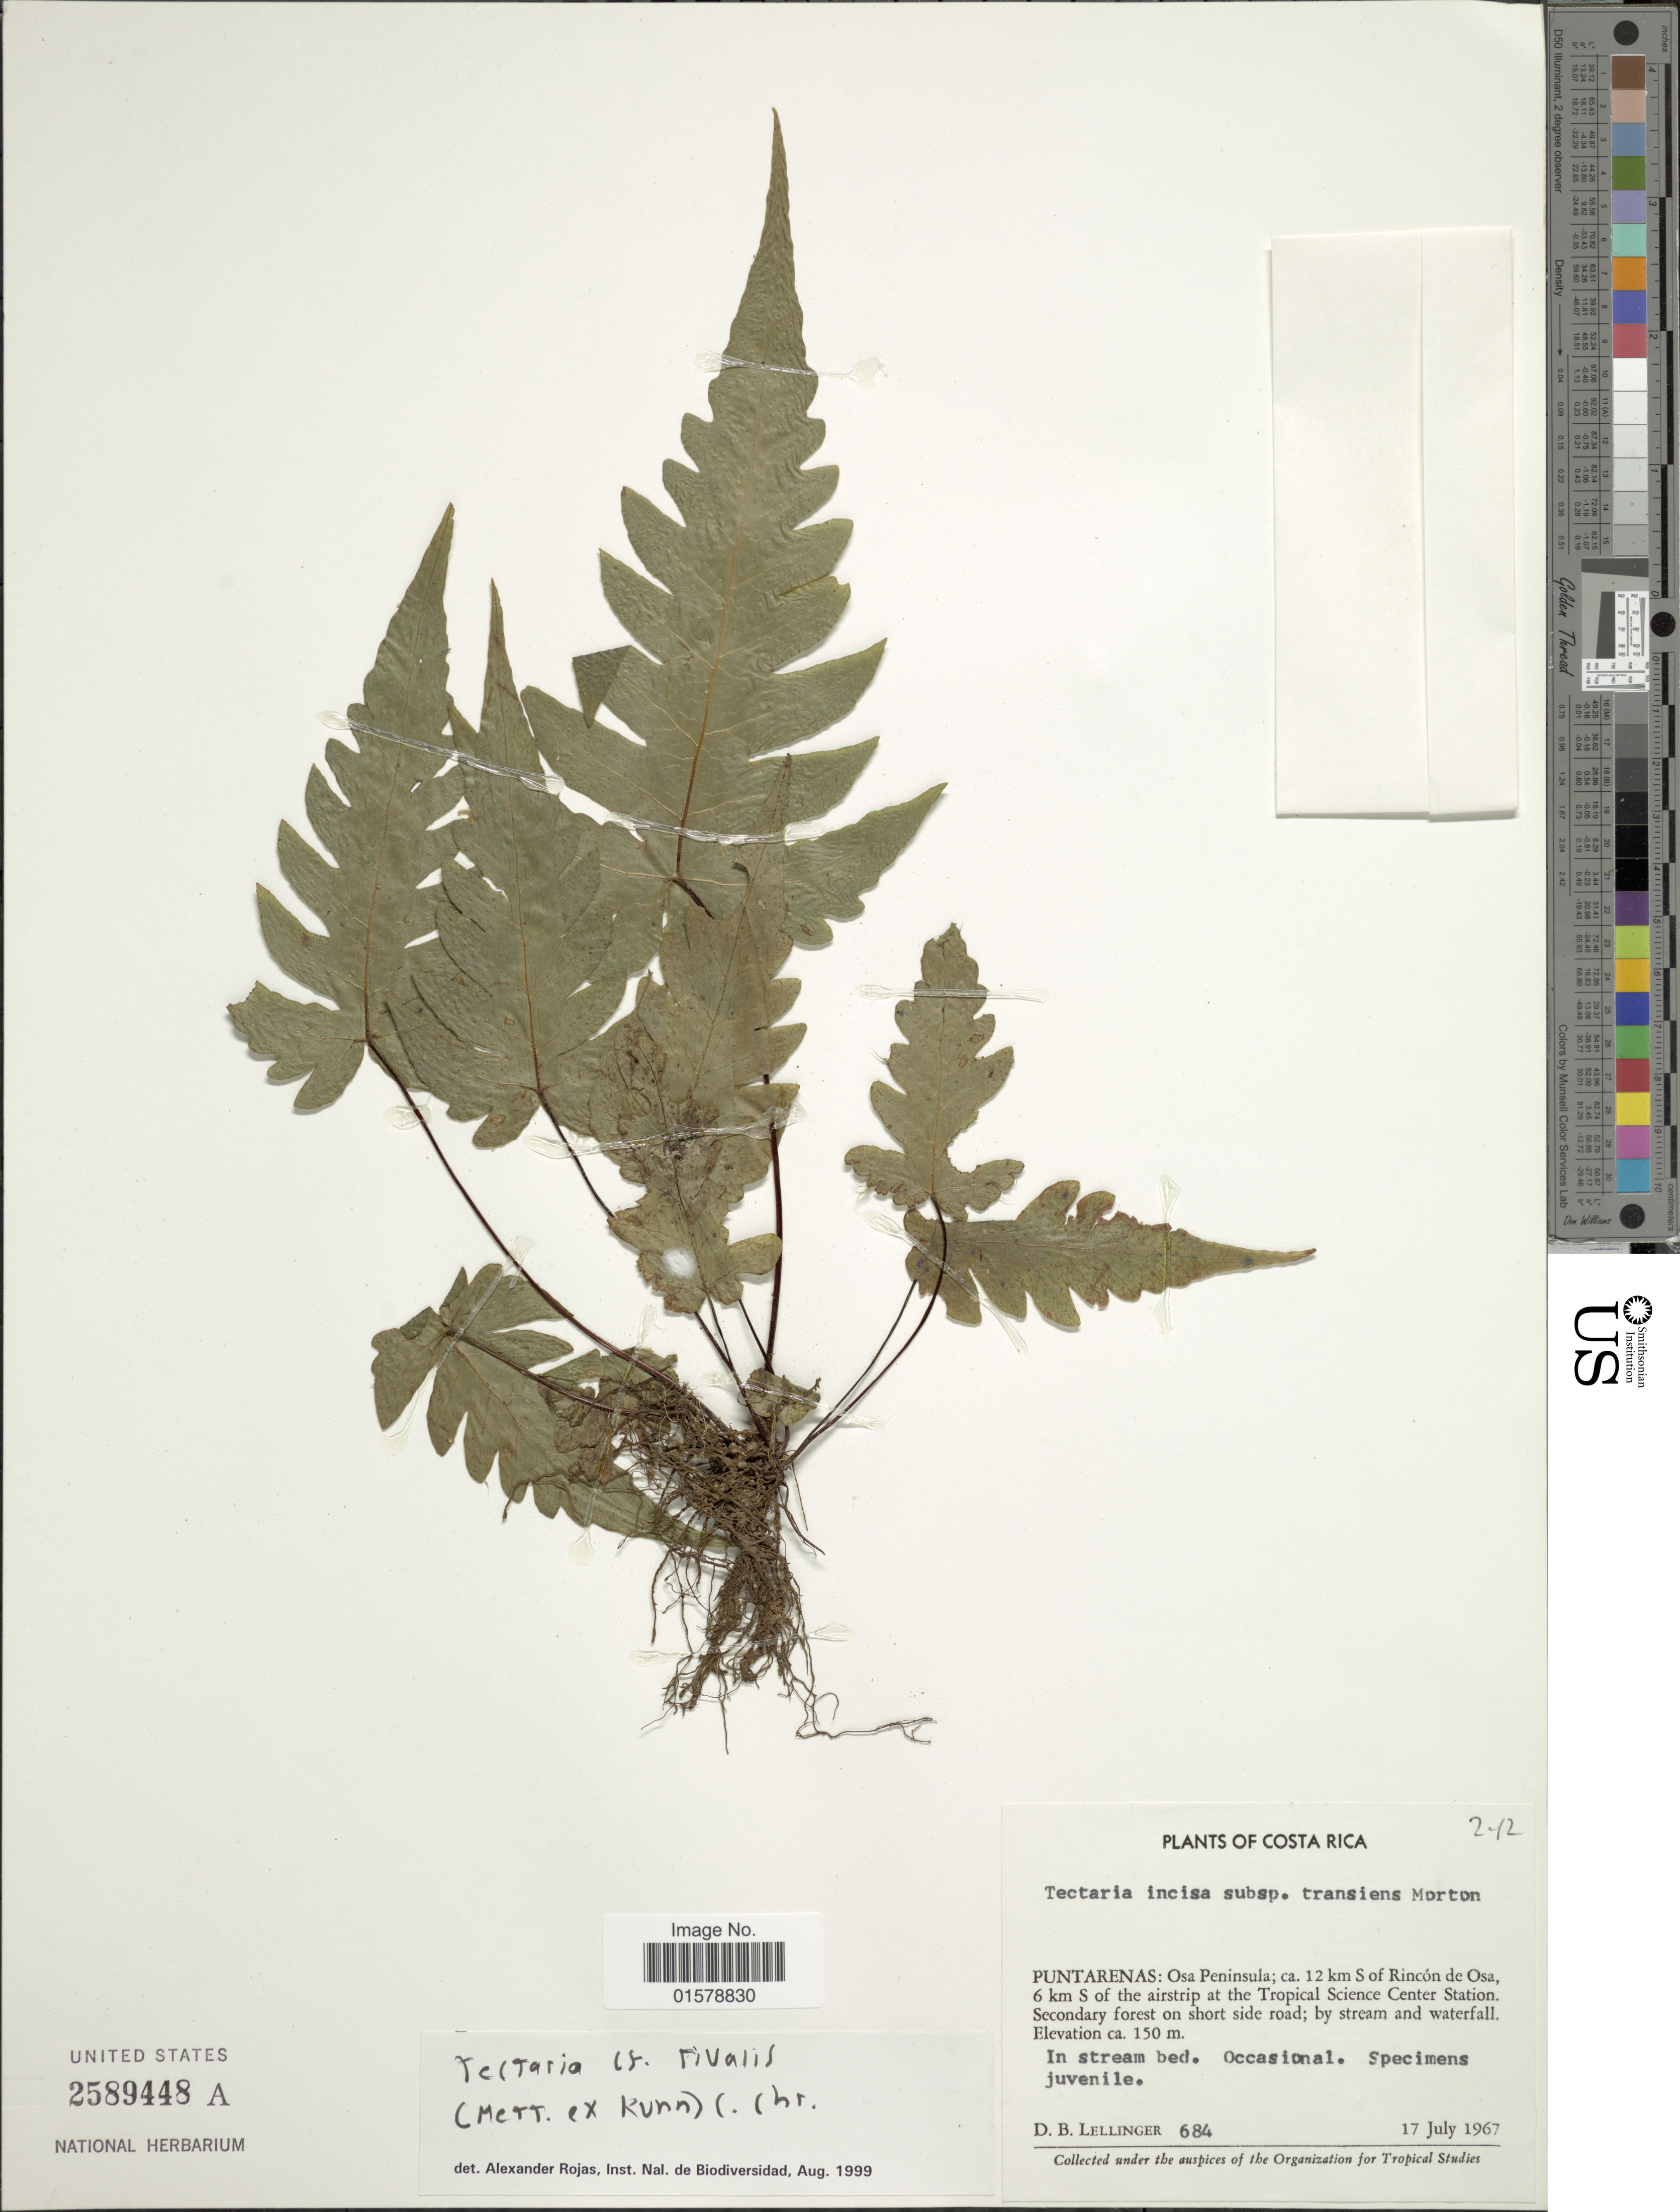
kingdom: Plantae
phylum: Tracheophyta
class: Polypodiopsida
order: Polypodiales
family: Tectariaceae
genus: Tectaria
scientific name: Tectaria rivalis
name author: (Mett. ex Kuhn) C. Chr.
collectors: D. B. Lellinger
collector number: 684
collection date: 1967-07-17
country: Costa Rica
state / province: Puntarenas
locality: Osa Peninsula, ca. 12 km S of Rincon de Osa 6 km of the airstrip at the Tropical Science Center Station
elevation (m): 150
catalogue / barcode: US 2589448A